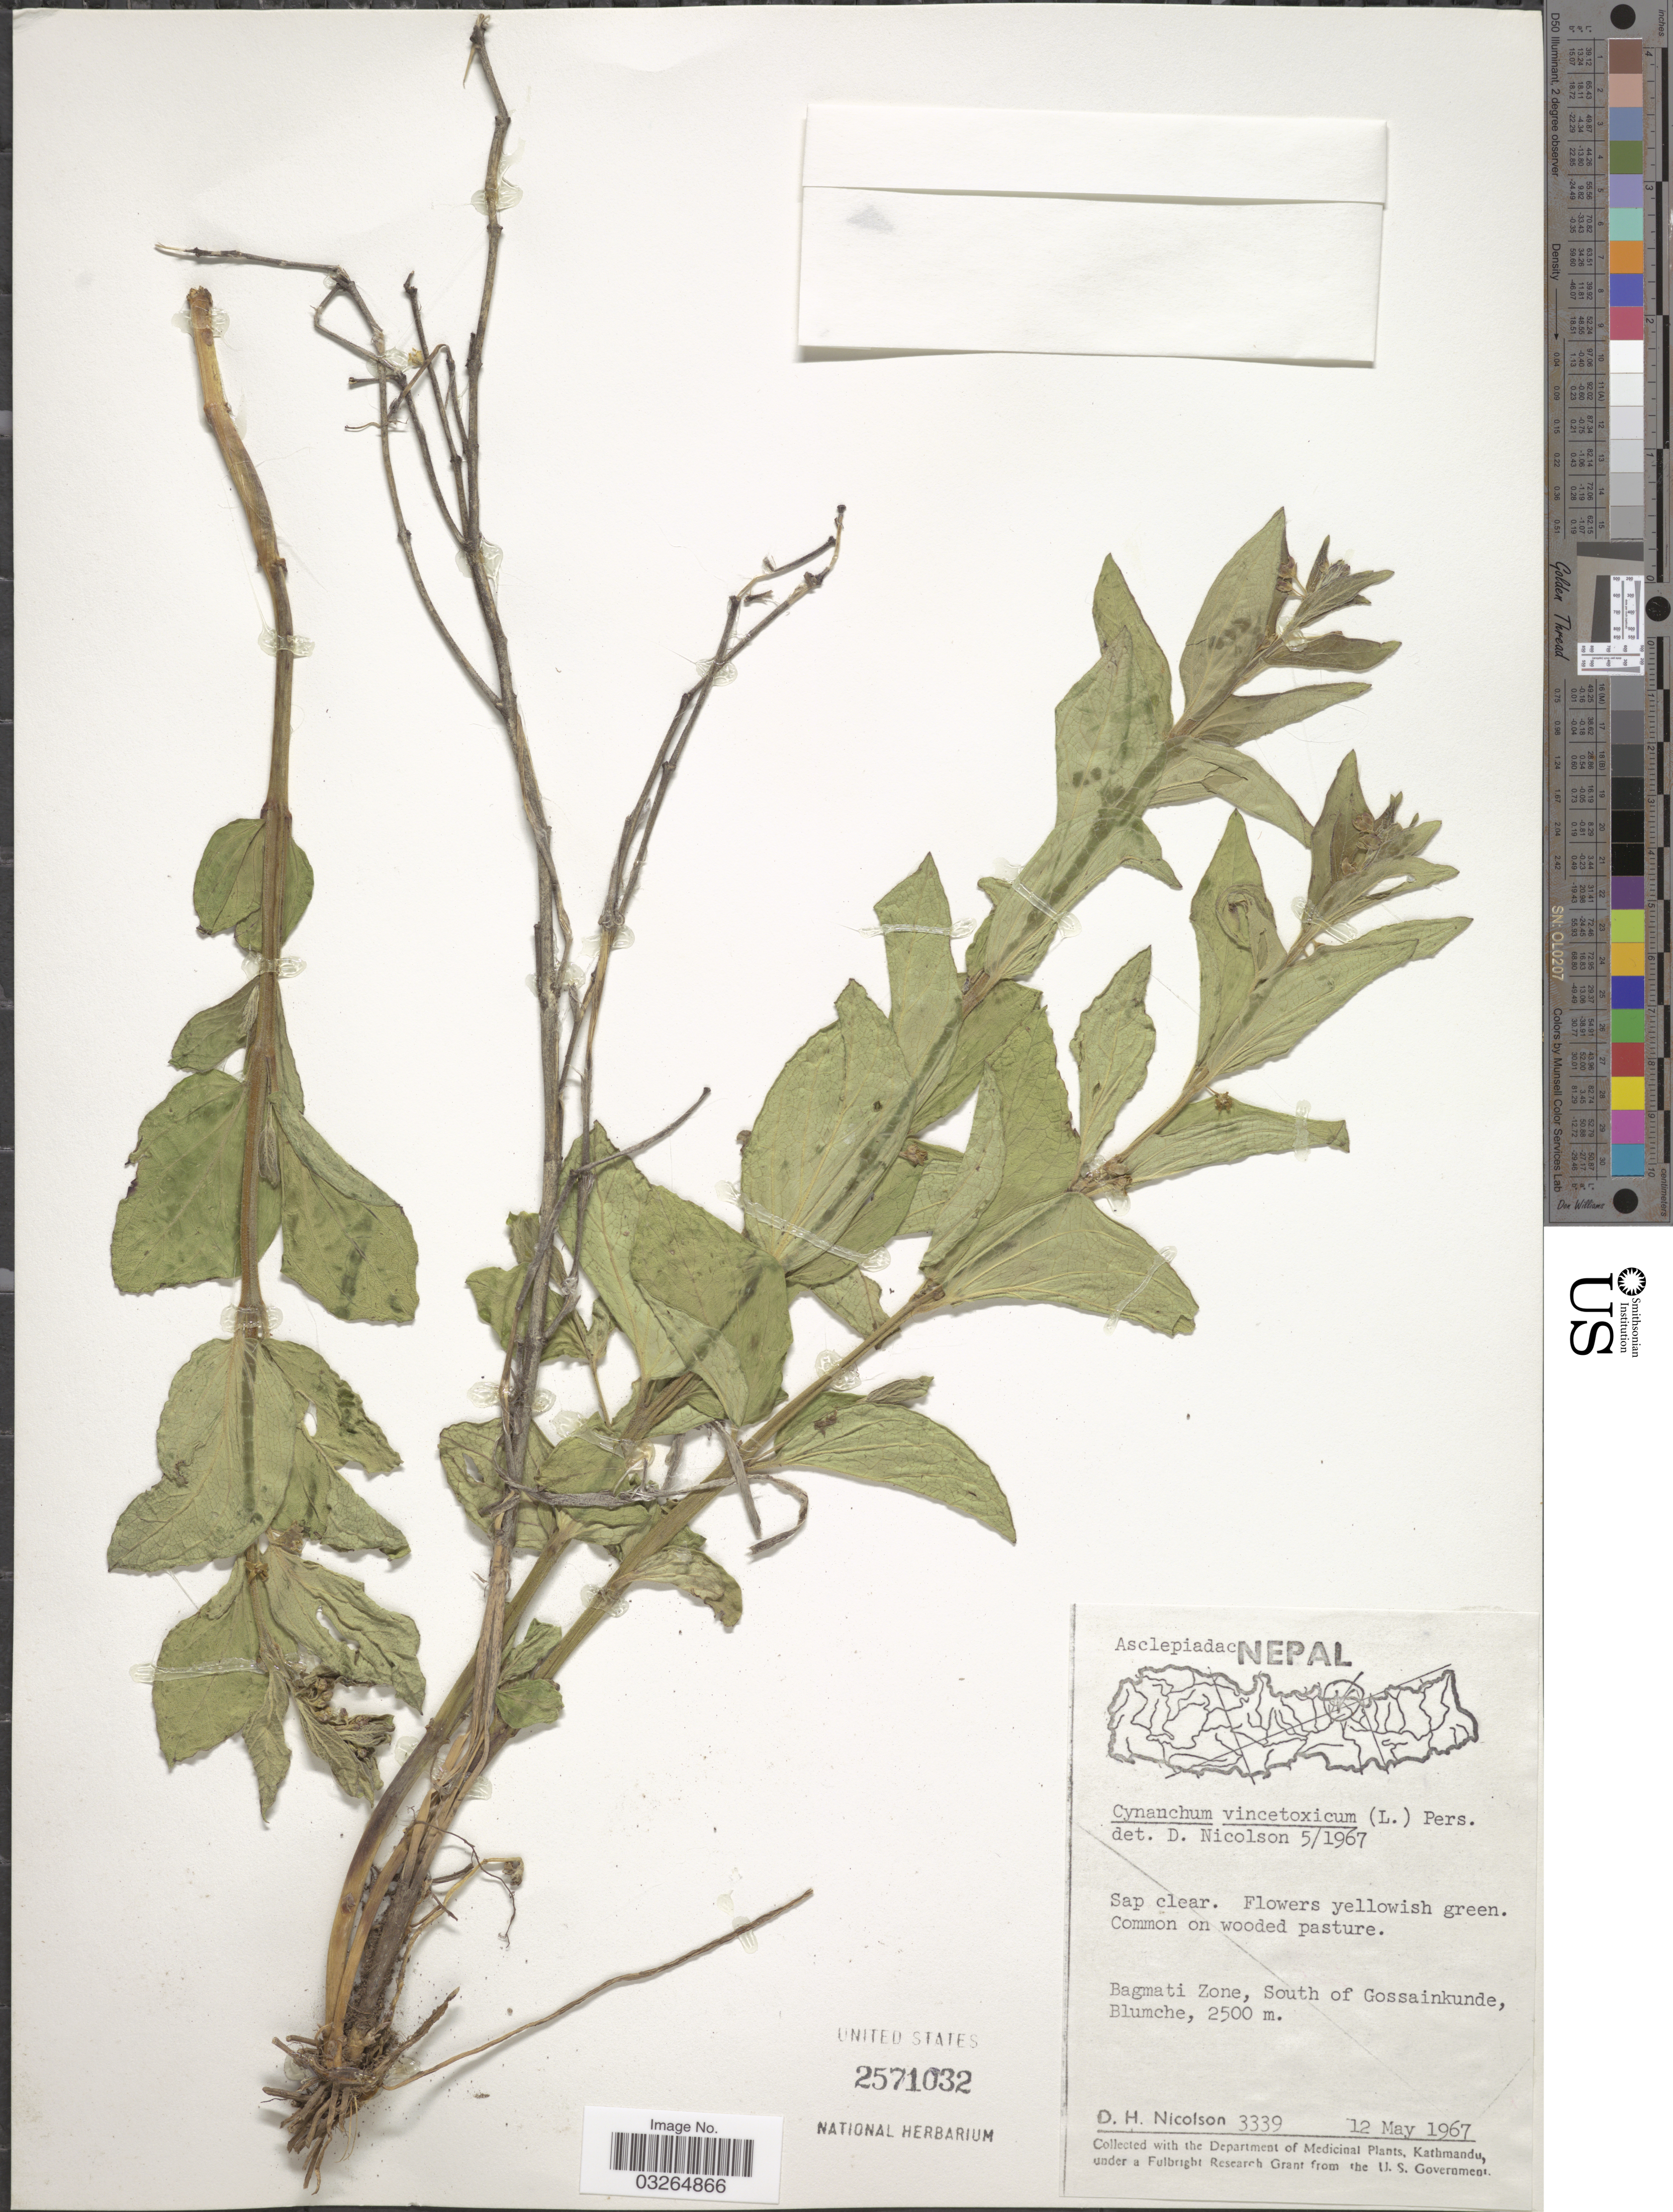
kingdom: Plantae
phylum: Tracheophyta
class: Magnoliopsida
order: Gentianales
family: Apocynaceae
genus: Cynanchum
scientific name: Cynanchum vincetoxicum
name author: Pers.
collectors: D. H. Nicolson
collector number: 3339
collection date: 1967-05-12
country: Nepal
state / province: Bagmati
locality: Bagmati Zone, South of Gossainkunde, Blumche.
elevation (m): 2500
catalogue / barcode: US 2571032